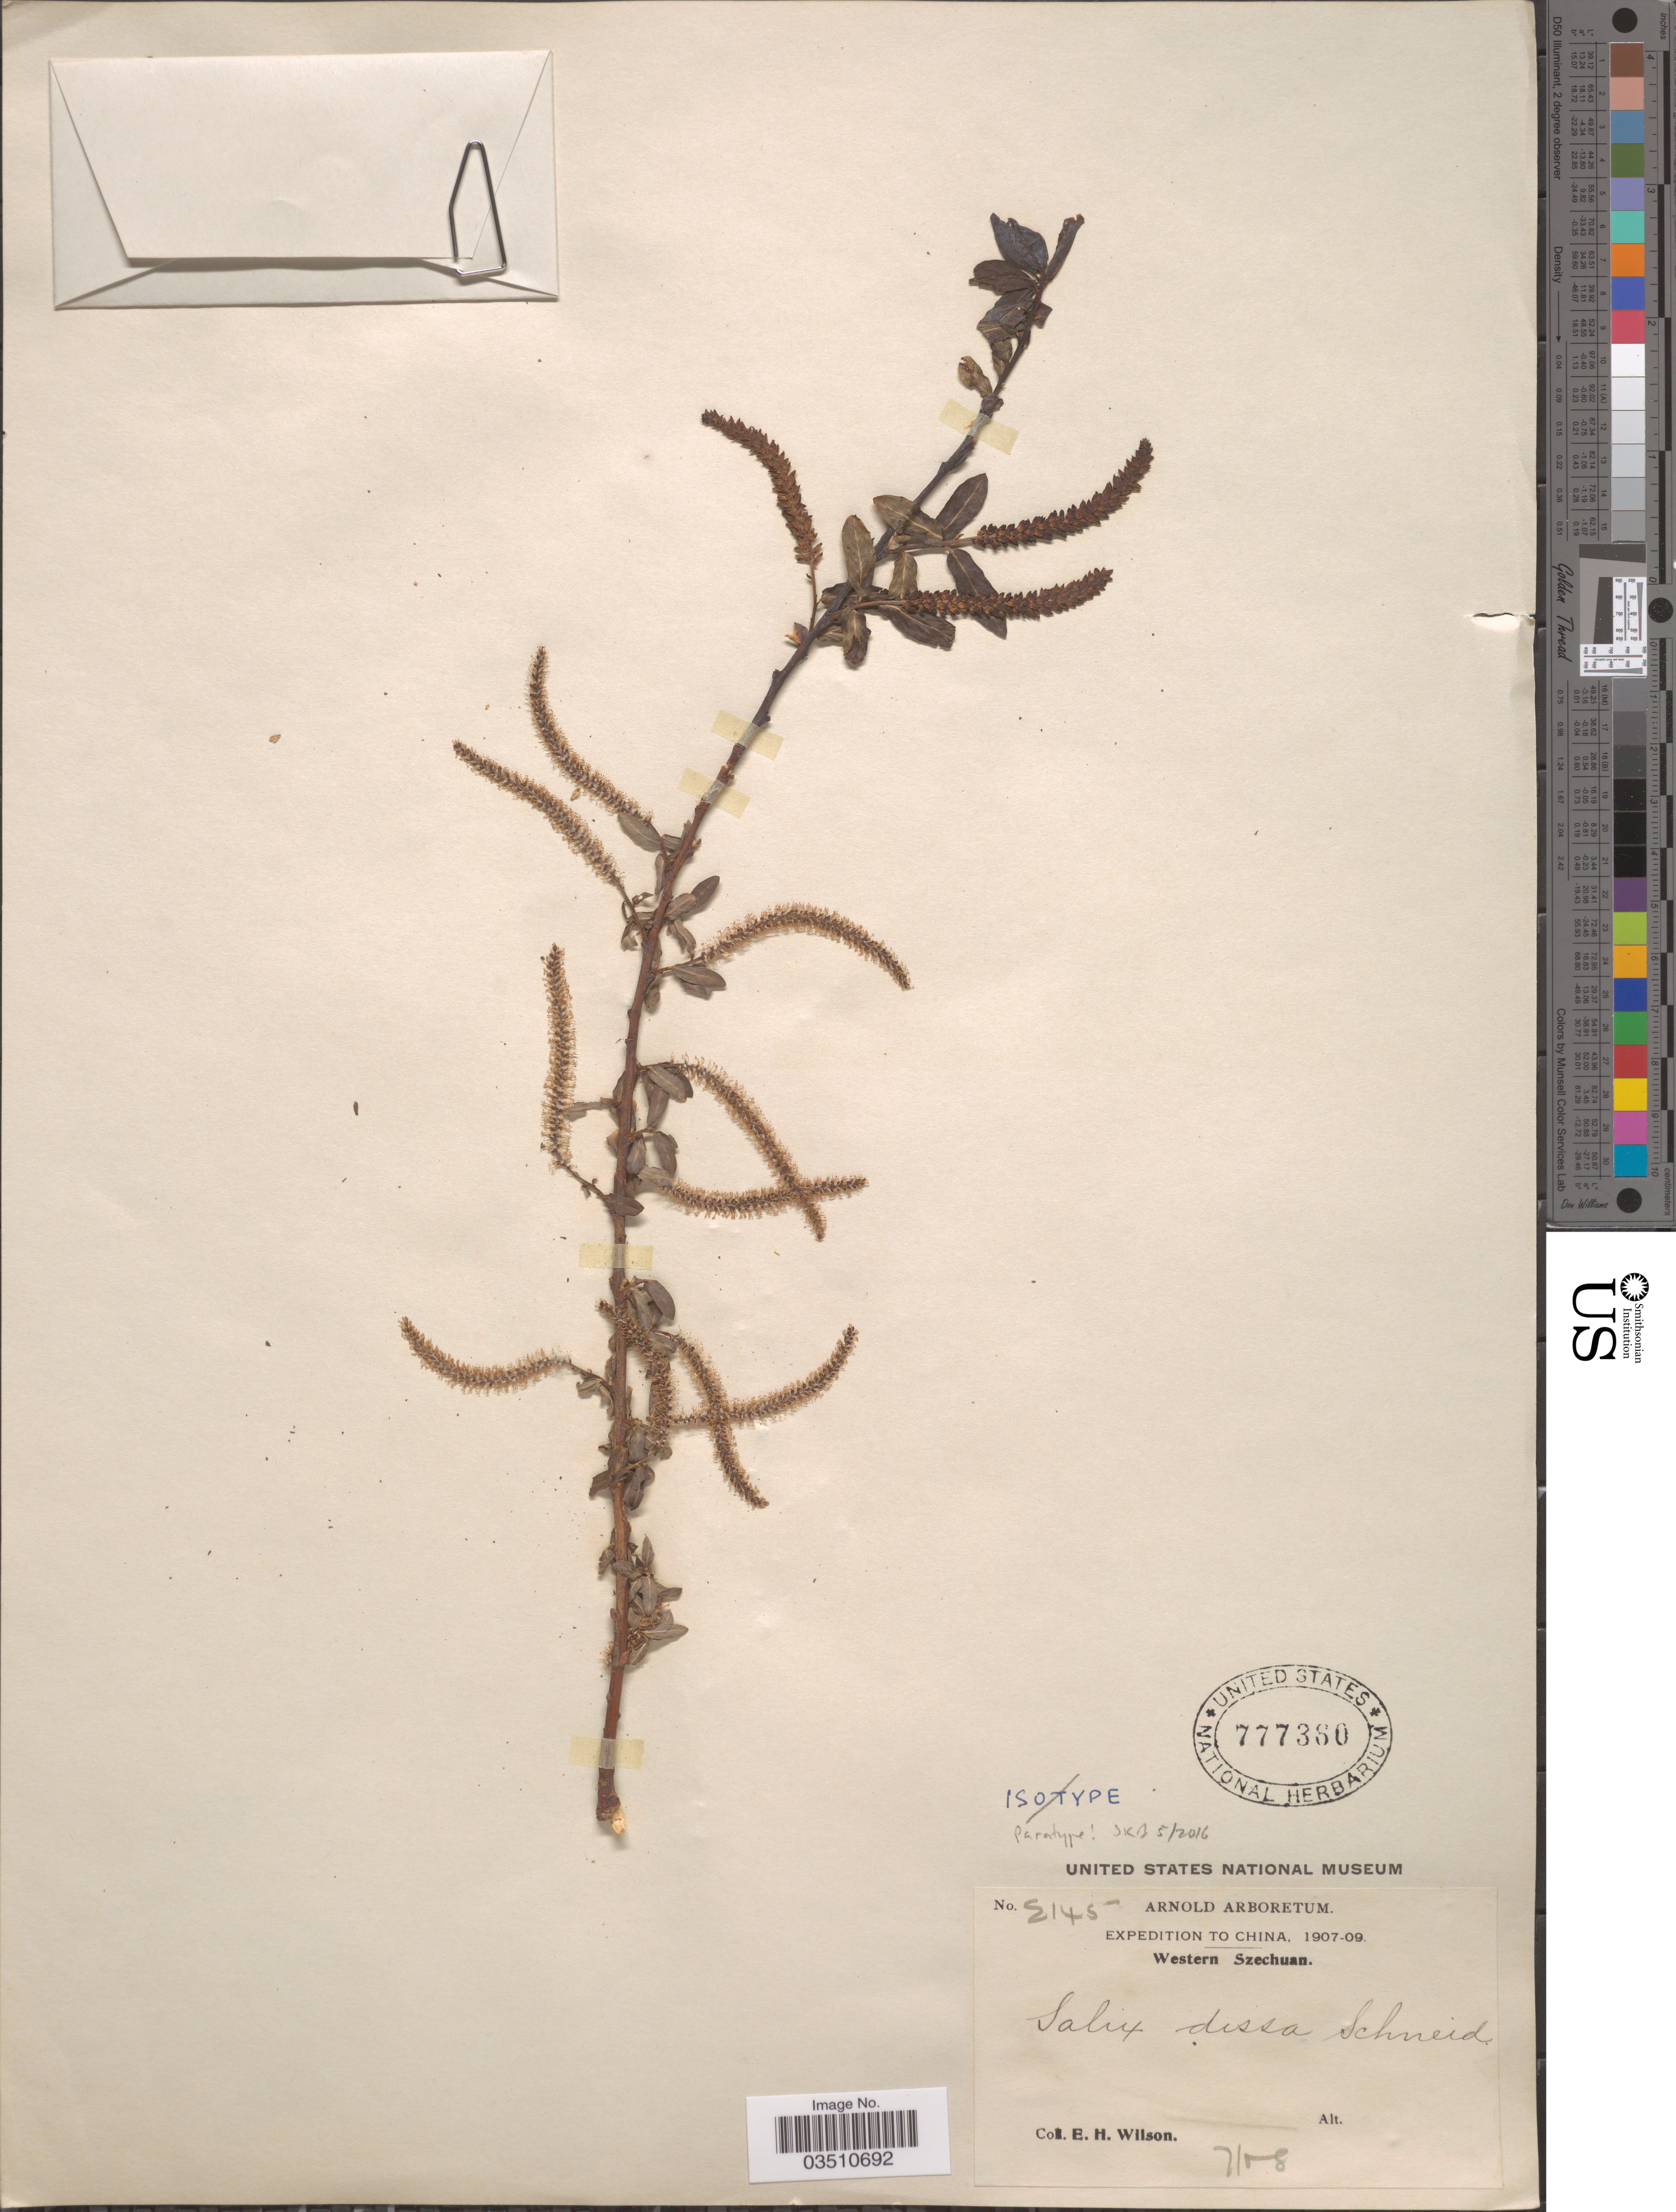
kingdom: Plantae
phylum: Tracheophyta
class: Magnoliopsida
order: Malpighiales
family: Salicaceae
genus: Salix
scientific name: Salix dissa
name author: C.K. Schneid. in Sarg.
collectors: E. Wilson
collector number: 2145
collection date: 1908-07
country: China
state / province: Sichuan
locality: Western Szechuan.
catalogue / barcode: US 777360